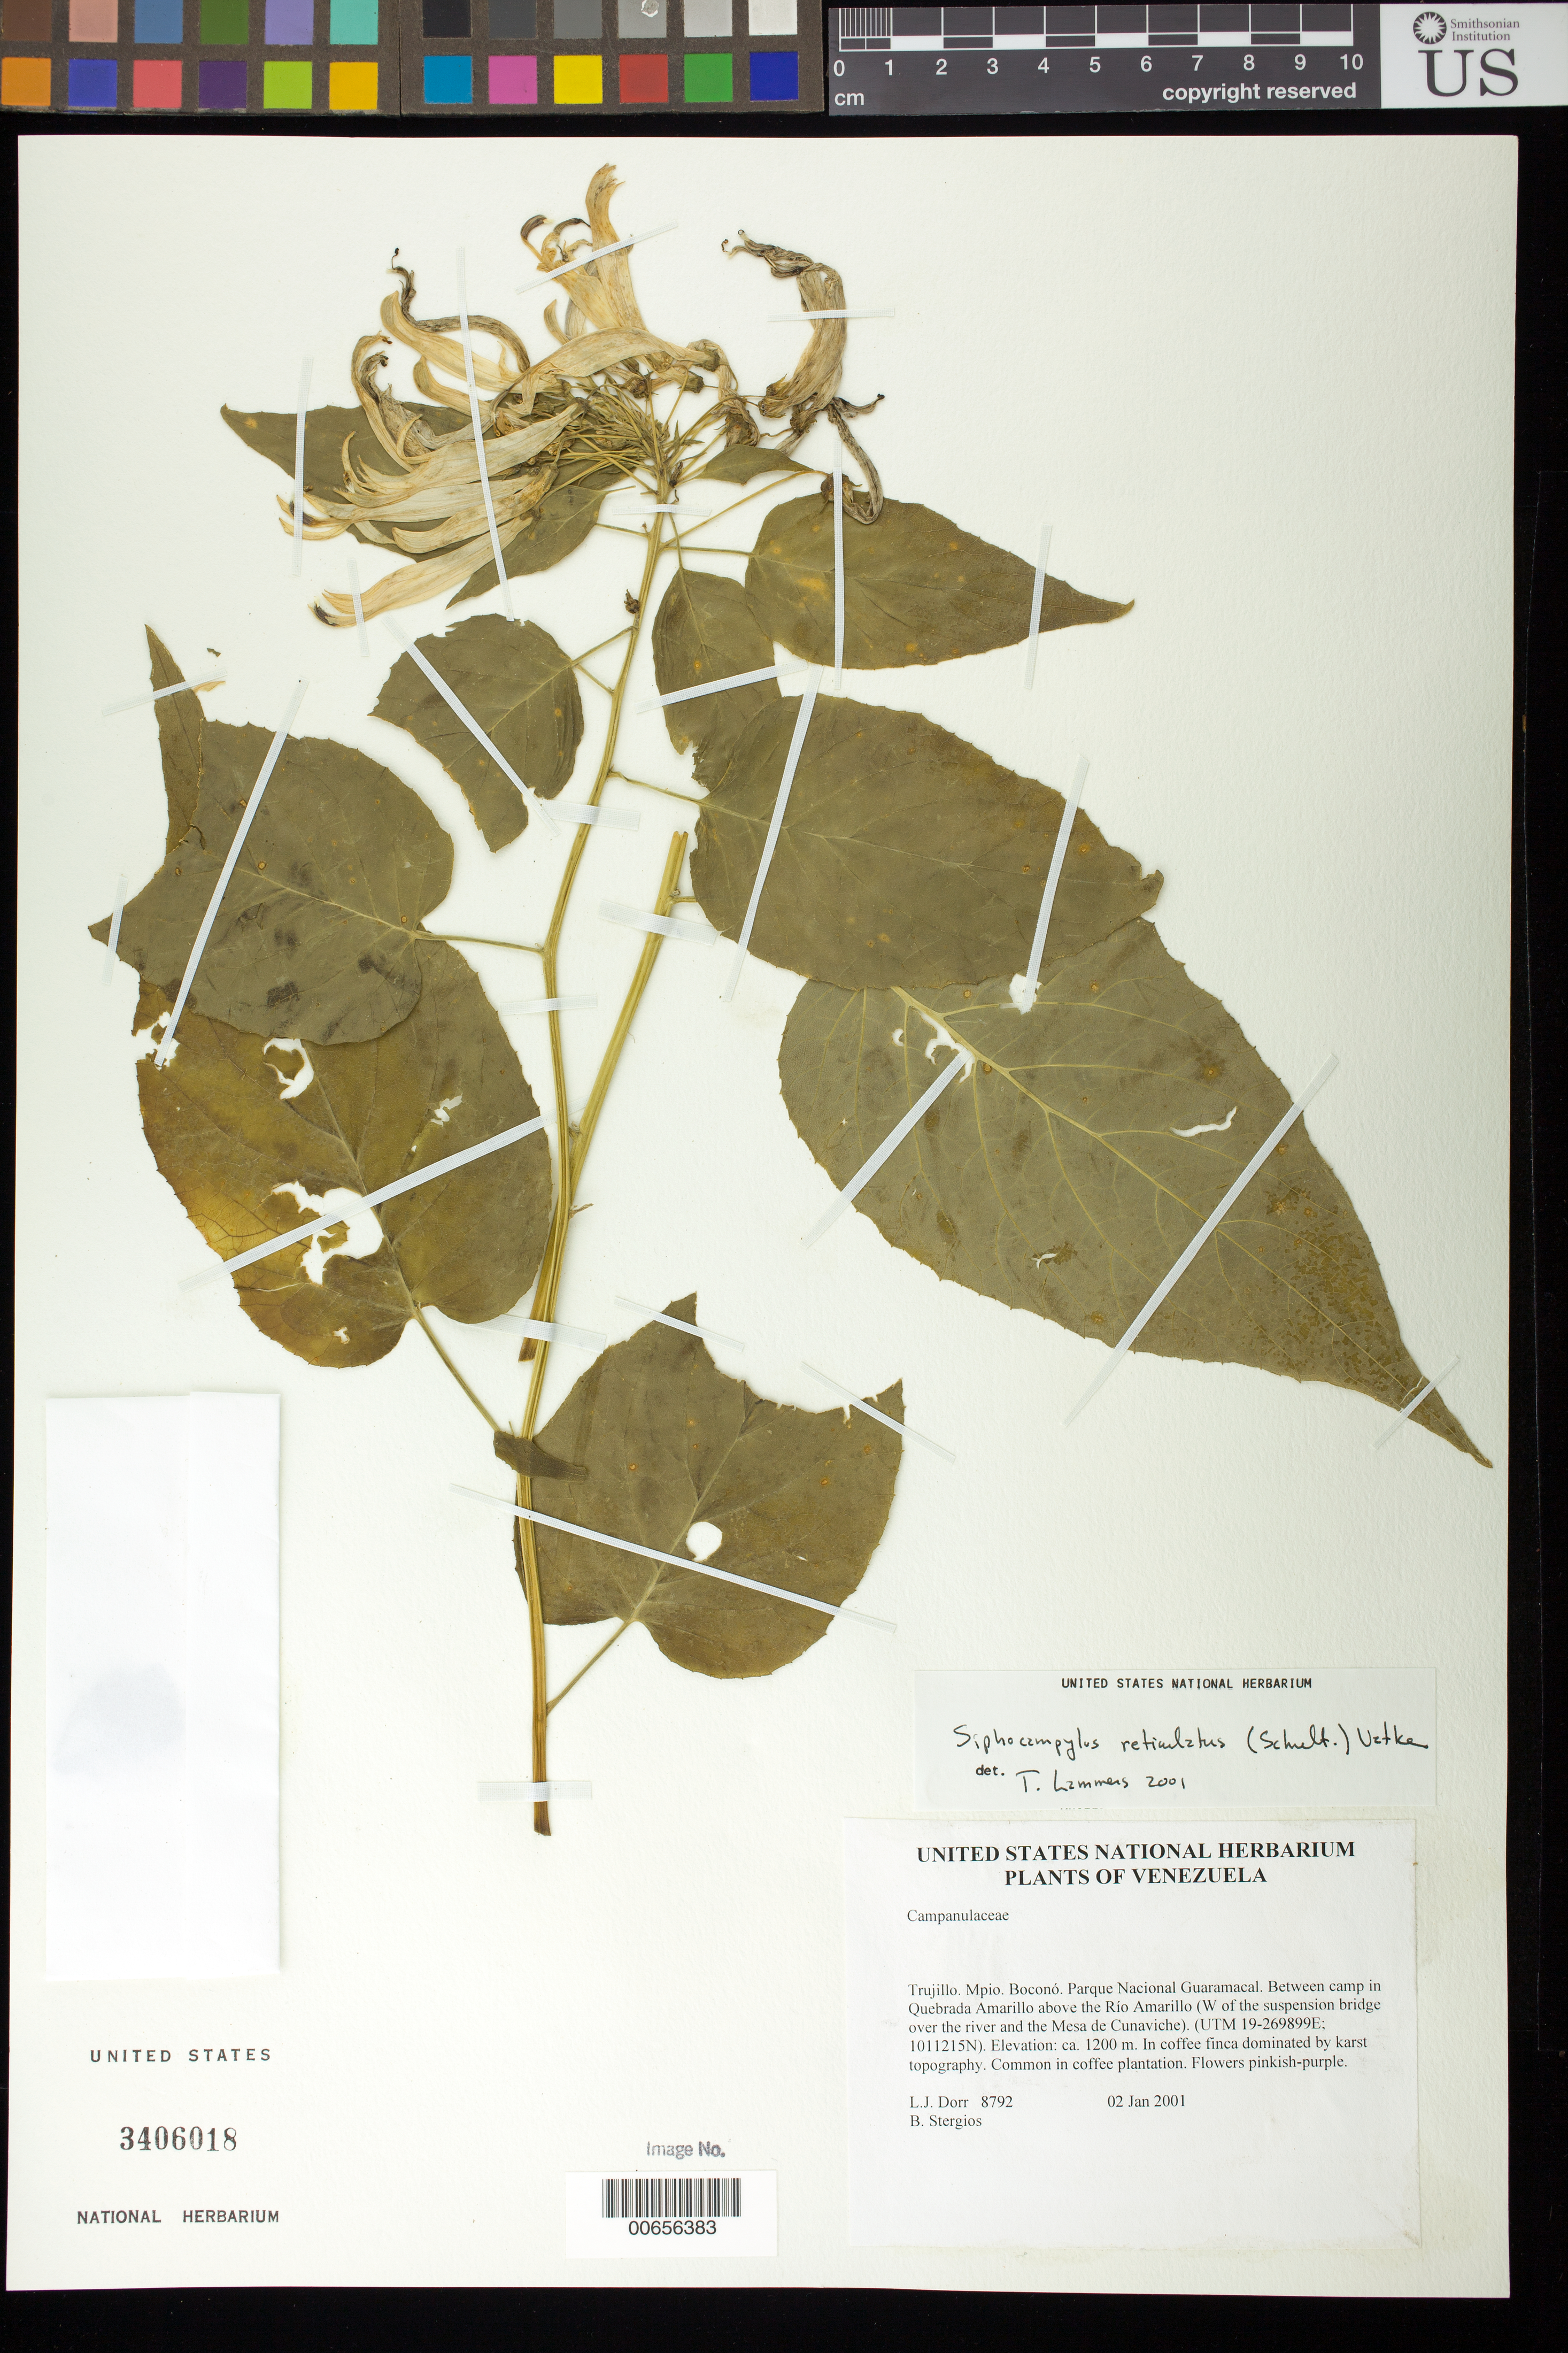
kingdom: Plantae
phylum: Tracheophyta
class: Magnoliopsida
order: Asterales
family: Campanulaceae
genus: Siphocampylus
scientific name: Siphocampylus reticulatus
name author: (Willd. ex Schult. & Roem.) Klotzsch & H. Karst. ex Vatke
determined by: Lammers, T. G.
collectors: L. J. Dorr & B. G. Stergios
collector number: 8792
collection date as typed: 02 Jan 2001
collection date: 2001-01-02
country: Venezuela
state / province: Trujillo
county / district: Boconó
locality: Parque Nacional Guaramacal. Between camp in Qda Amarillo above Río Amarillo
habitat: In coffee finca dominated by karst topography.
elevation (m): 1200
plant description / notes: CTES, MO, NY, OSH, PORT, US, VEN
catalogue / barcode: US 3406018